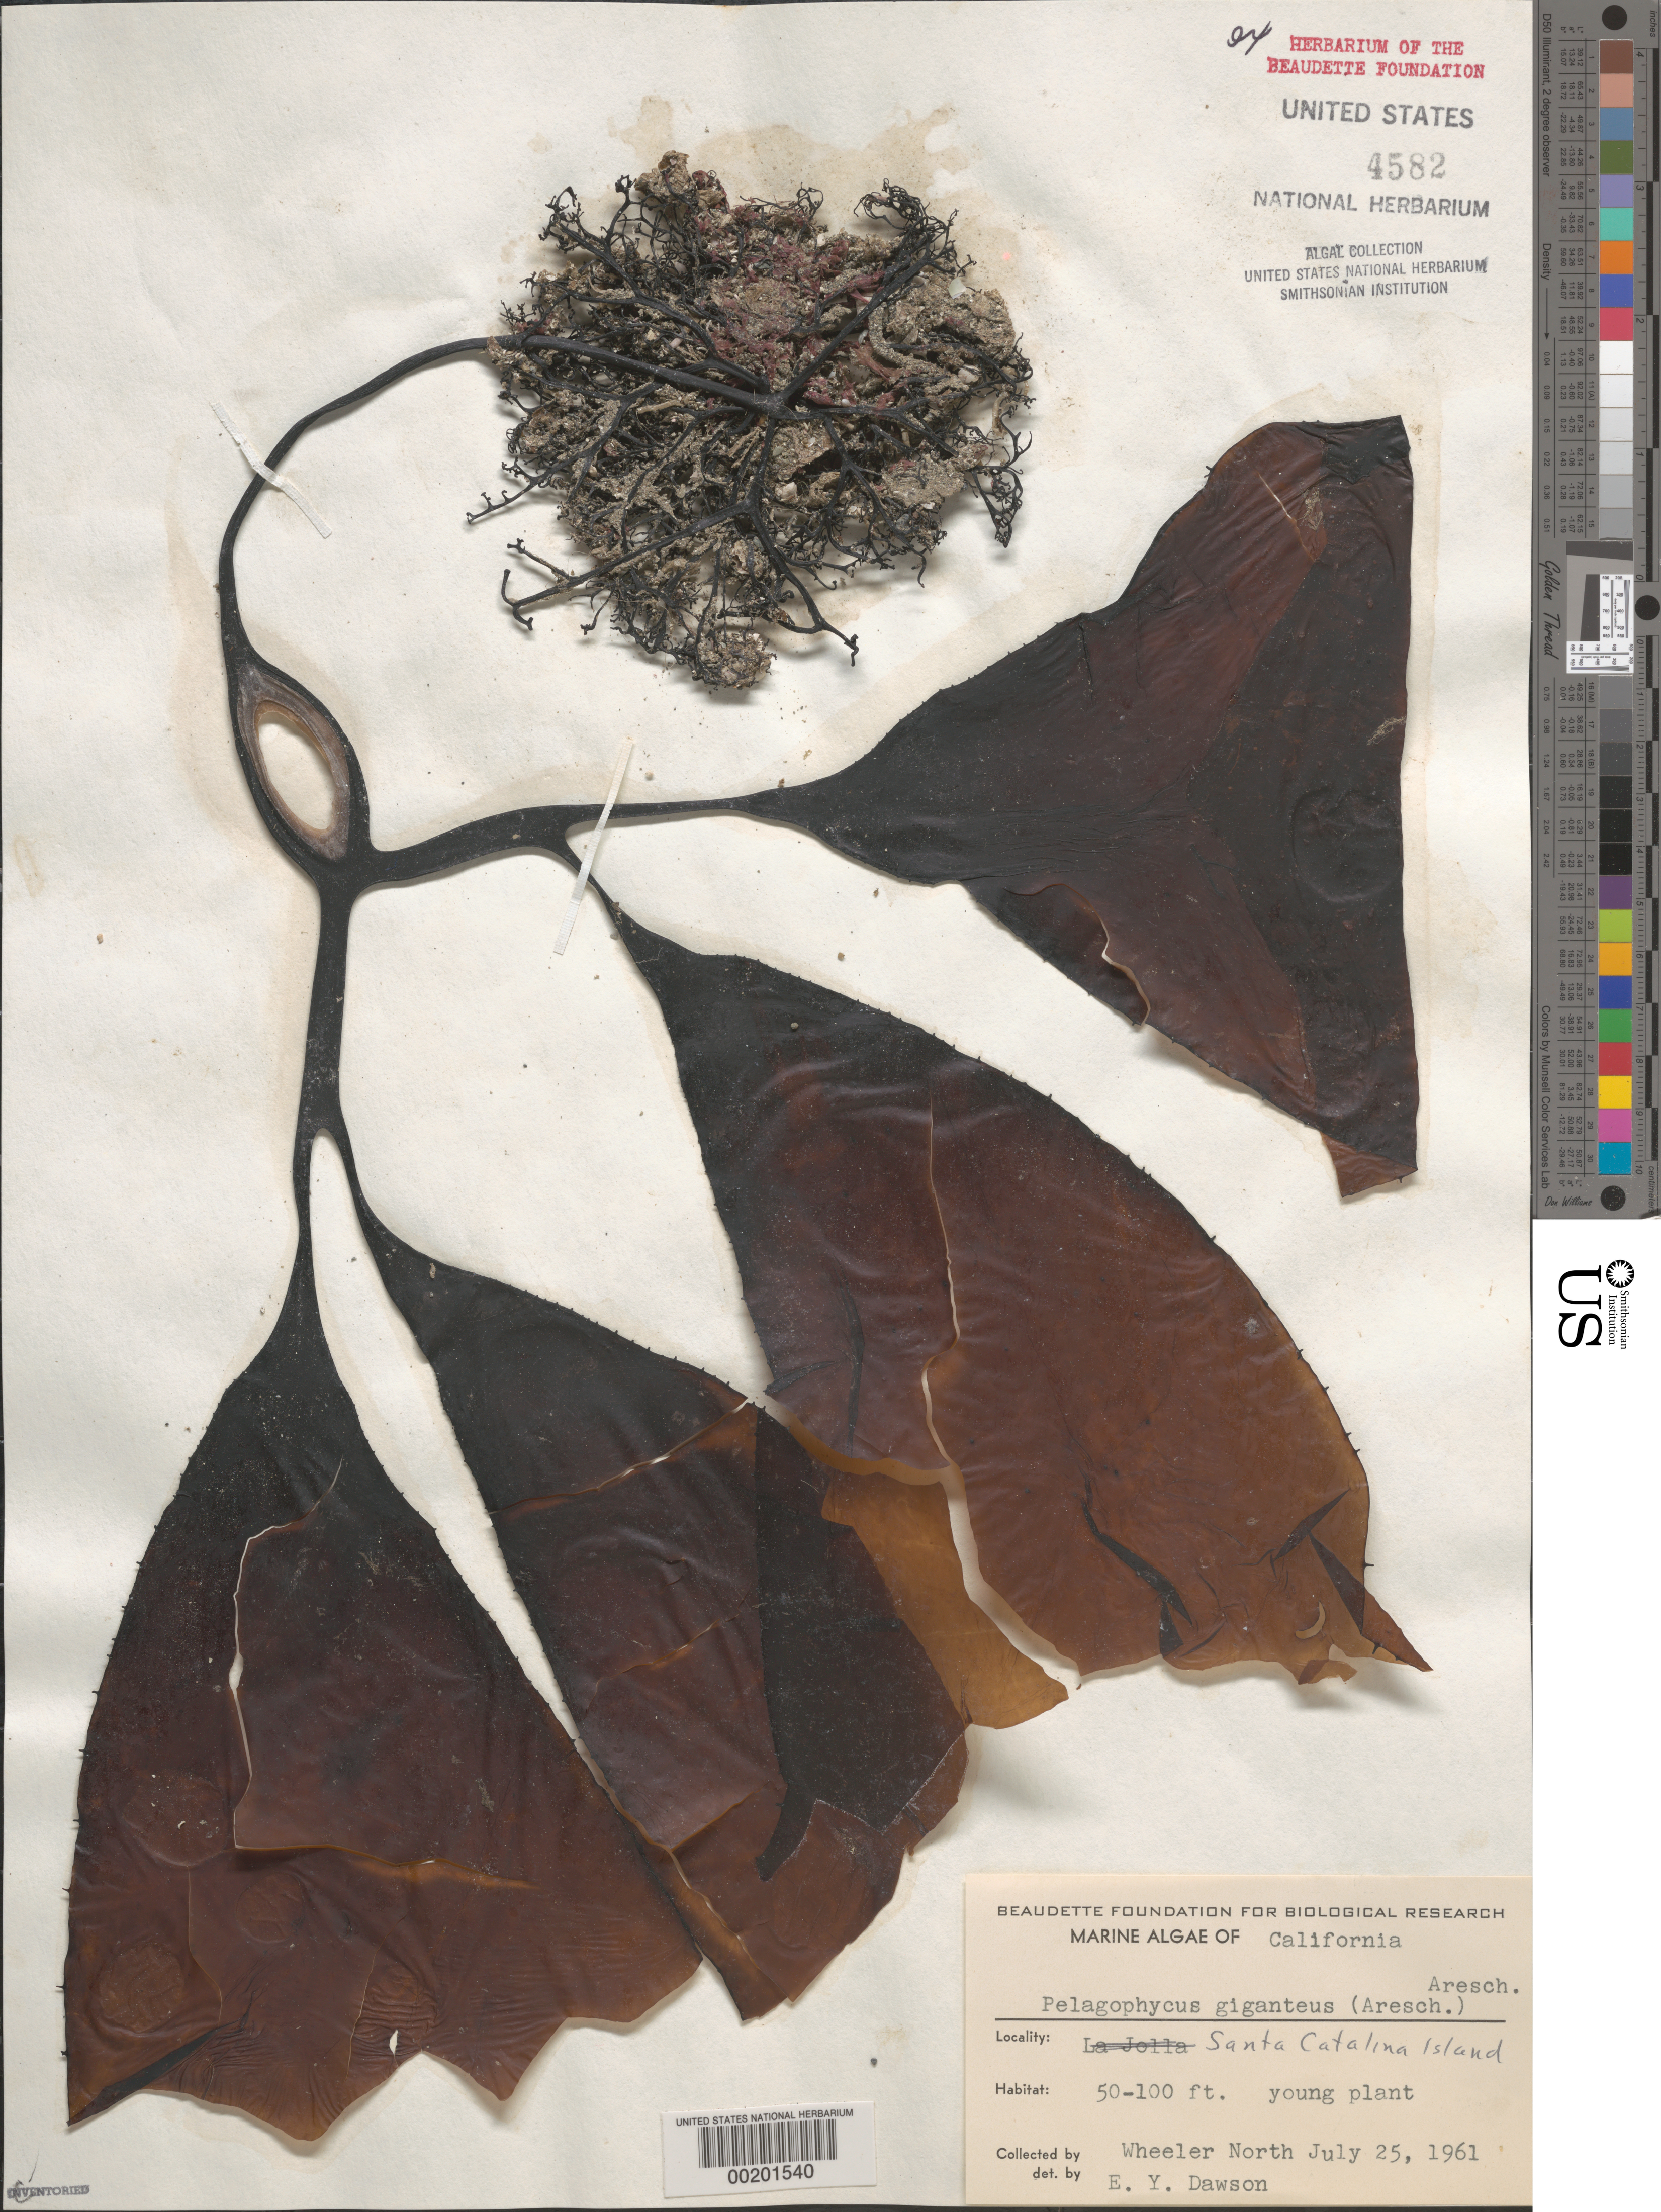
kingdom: Chromista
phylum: Ochrophyta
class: Phaeophyceae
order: Laminariales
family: Laminariaceae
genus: Pelagophycus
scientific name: Pelagophycus porra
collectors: W. North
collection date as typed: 25 Jul 1961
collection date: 1961-07-25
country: United States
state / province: California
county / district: Los Angeles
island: Santa Catalina Island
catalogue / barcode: US 4582